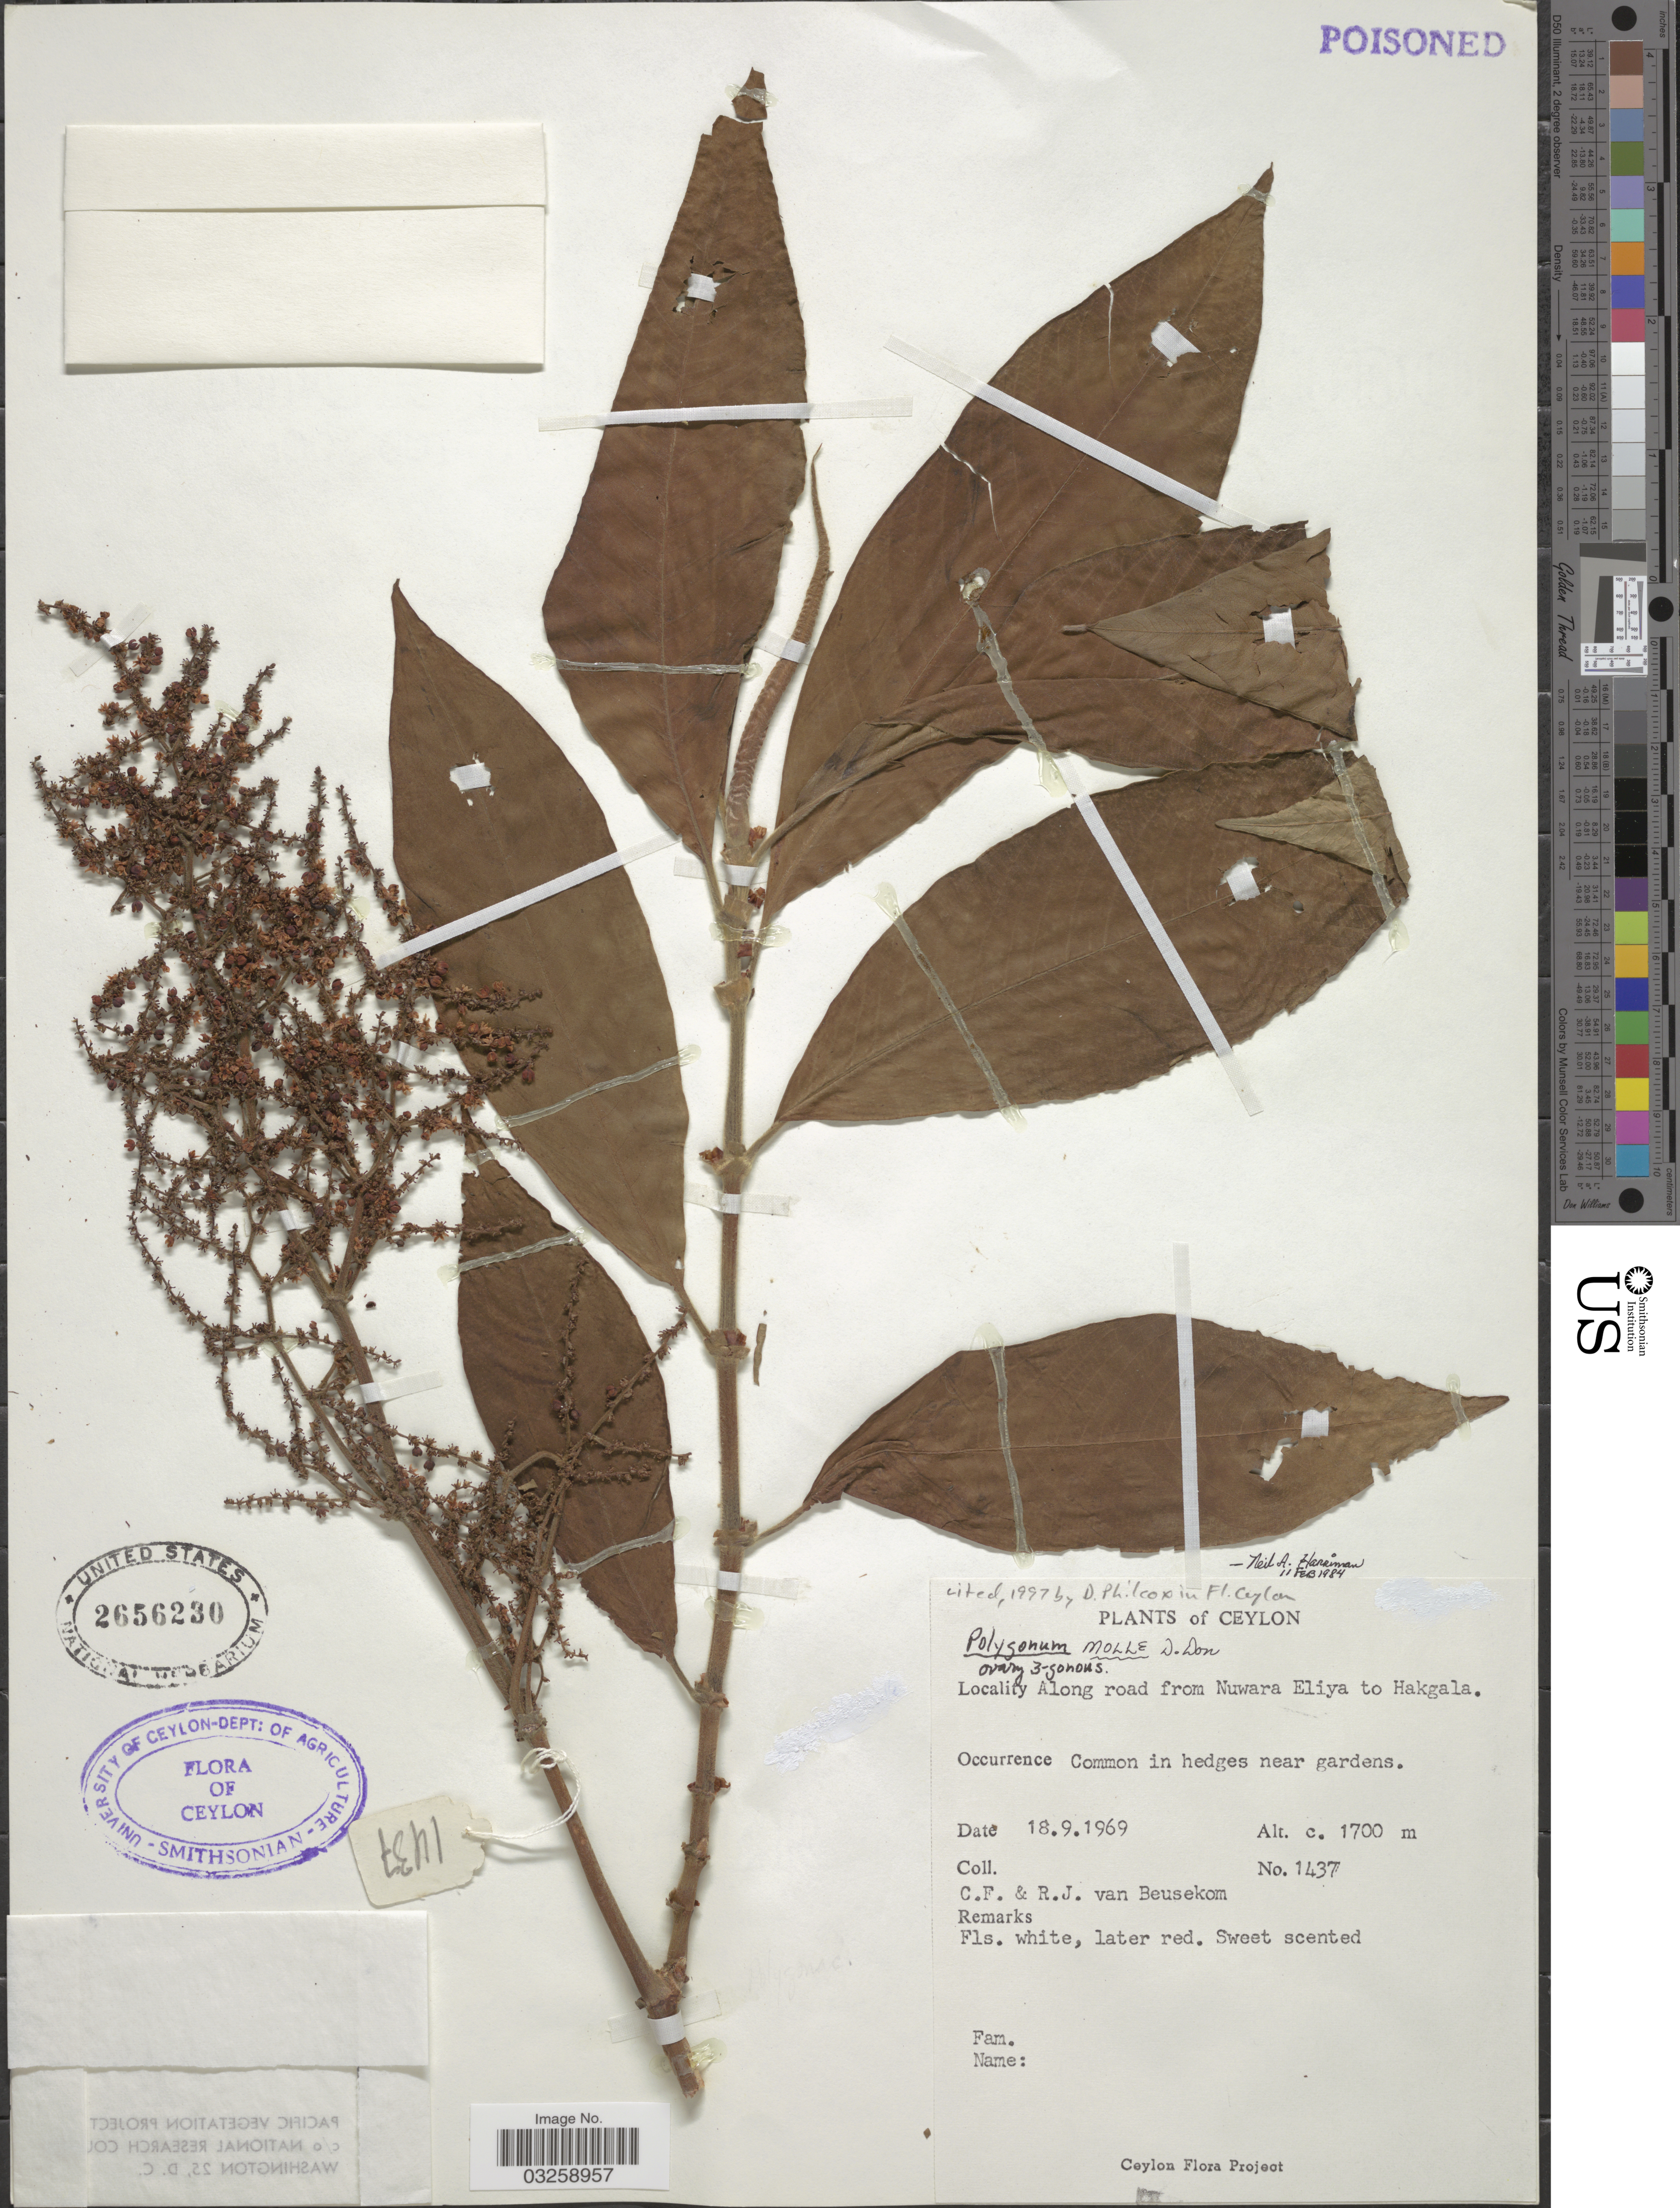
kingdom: Plantae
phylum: Tracheophyta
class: Magnoliopsida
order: Caryophyllales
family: Polygonaceae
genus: Koenigia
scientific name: Koenigia mollis var. mollis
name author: (D. Don) T.M. Schust. & Reveal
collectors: C. F. Beusekom & R. Beusekom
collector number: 1437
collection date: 1969-09-18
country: Sri Lanka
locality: Ceylon. Along road from Nuwara Eliya to Hakgala.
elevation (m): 1700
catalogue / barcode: US 2656230